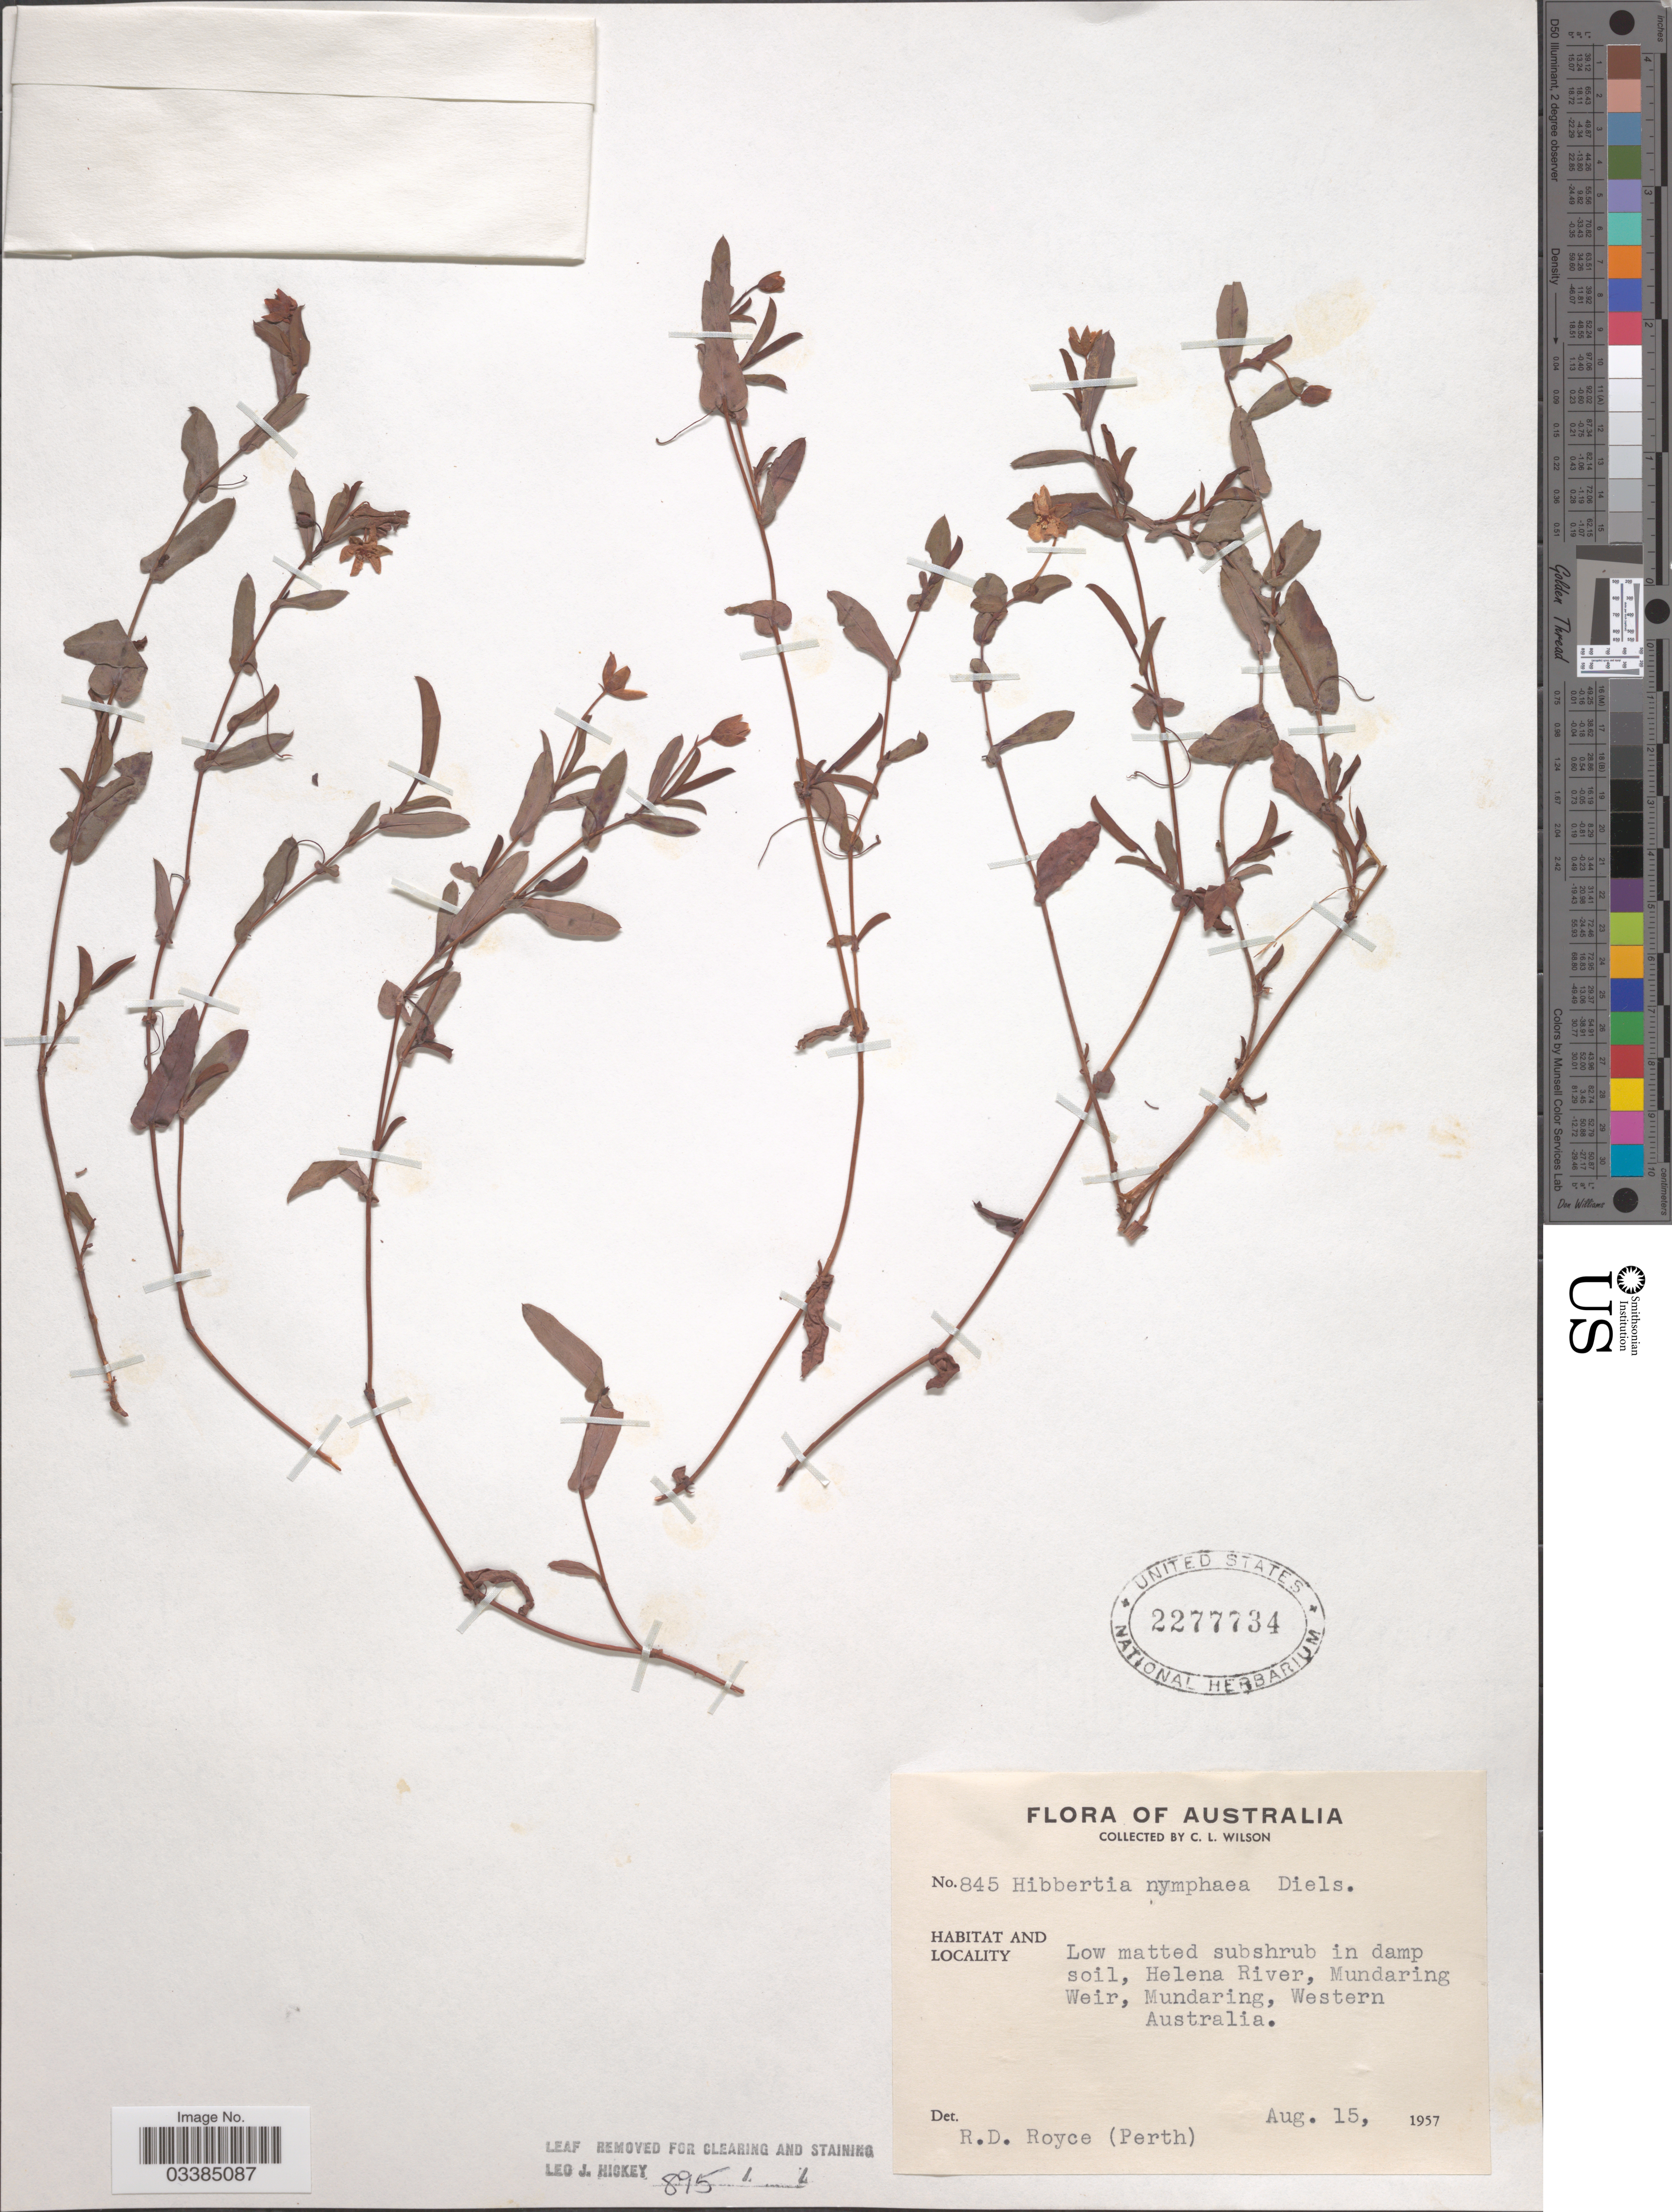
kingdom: Plantae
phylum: Tracheophyta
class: Magnoliopsida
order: Dilleniales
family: Dilleniaceae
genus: Hibbertia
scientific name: Hibbertia nymphaea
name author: Diels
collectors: C. L. Wilson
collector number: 845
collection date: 1957-08-15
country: Australia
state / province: Western Australia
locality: Helena River, Mundaring Weir, Mundaring.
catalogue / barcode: US 2277734